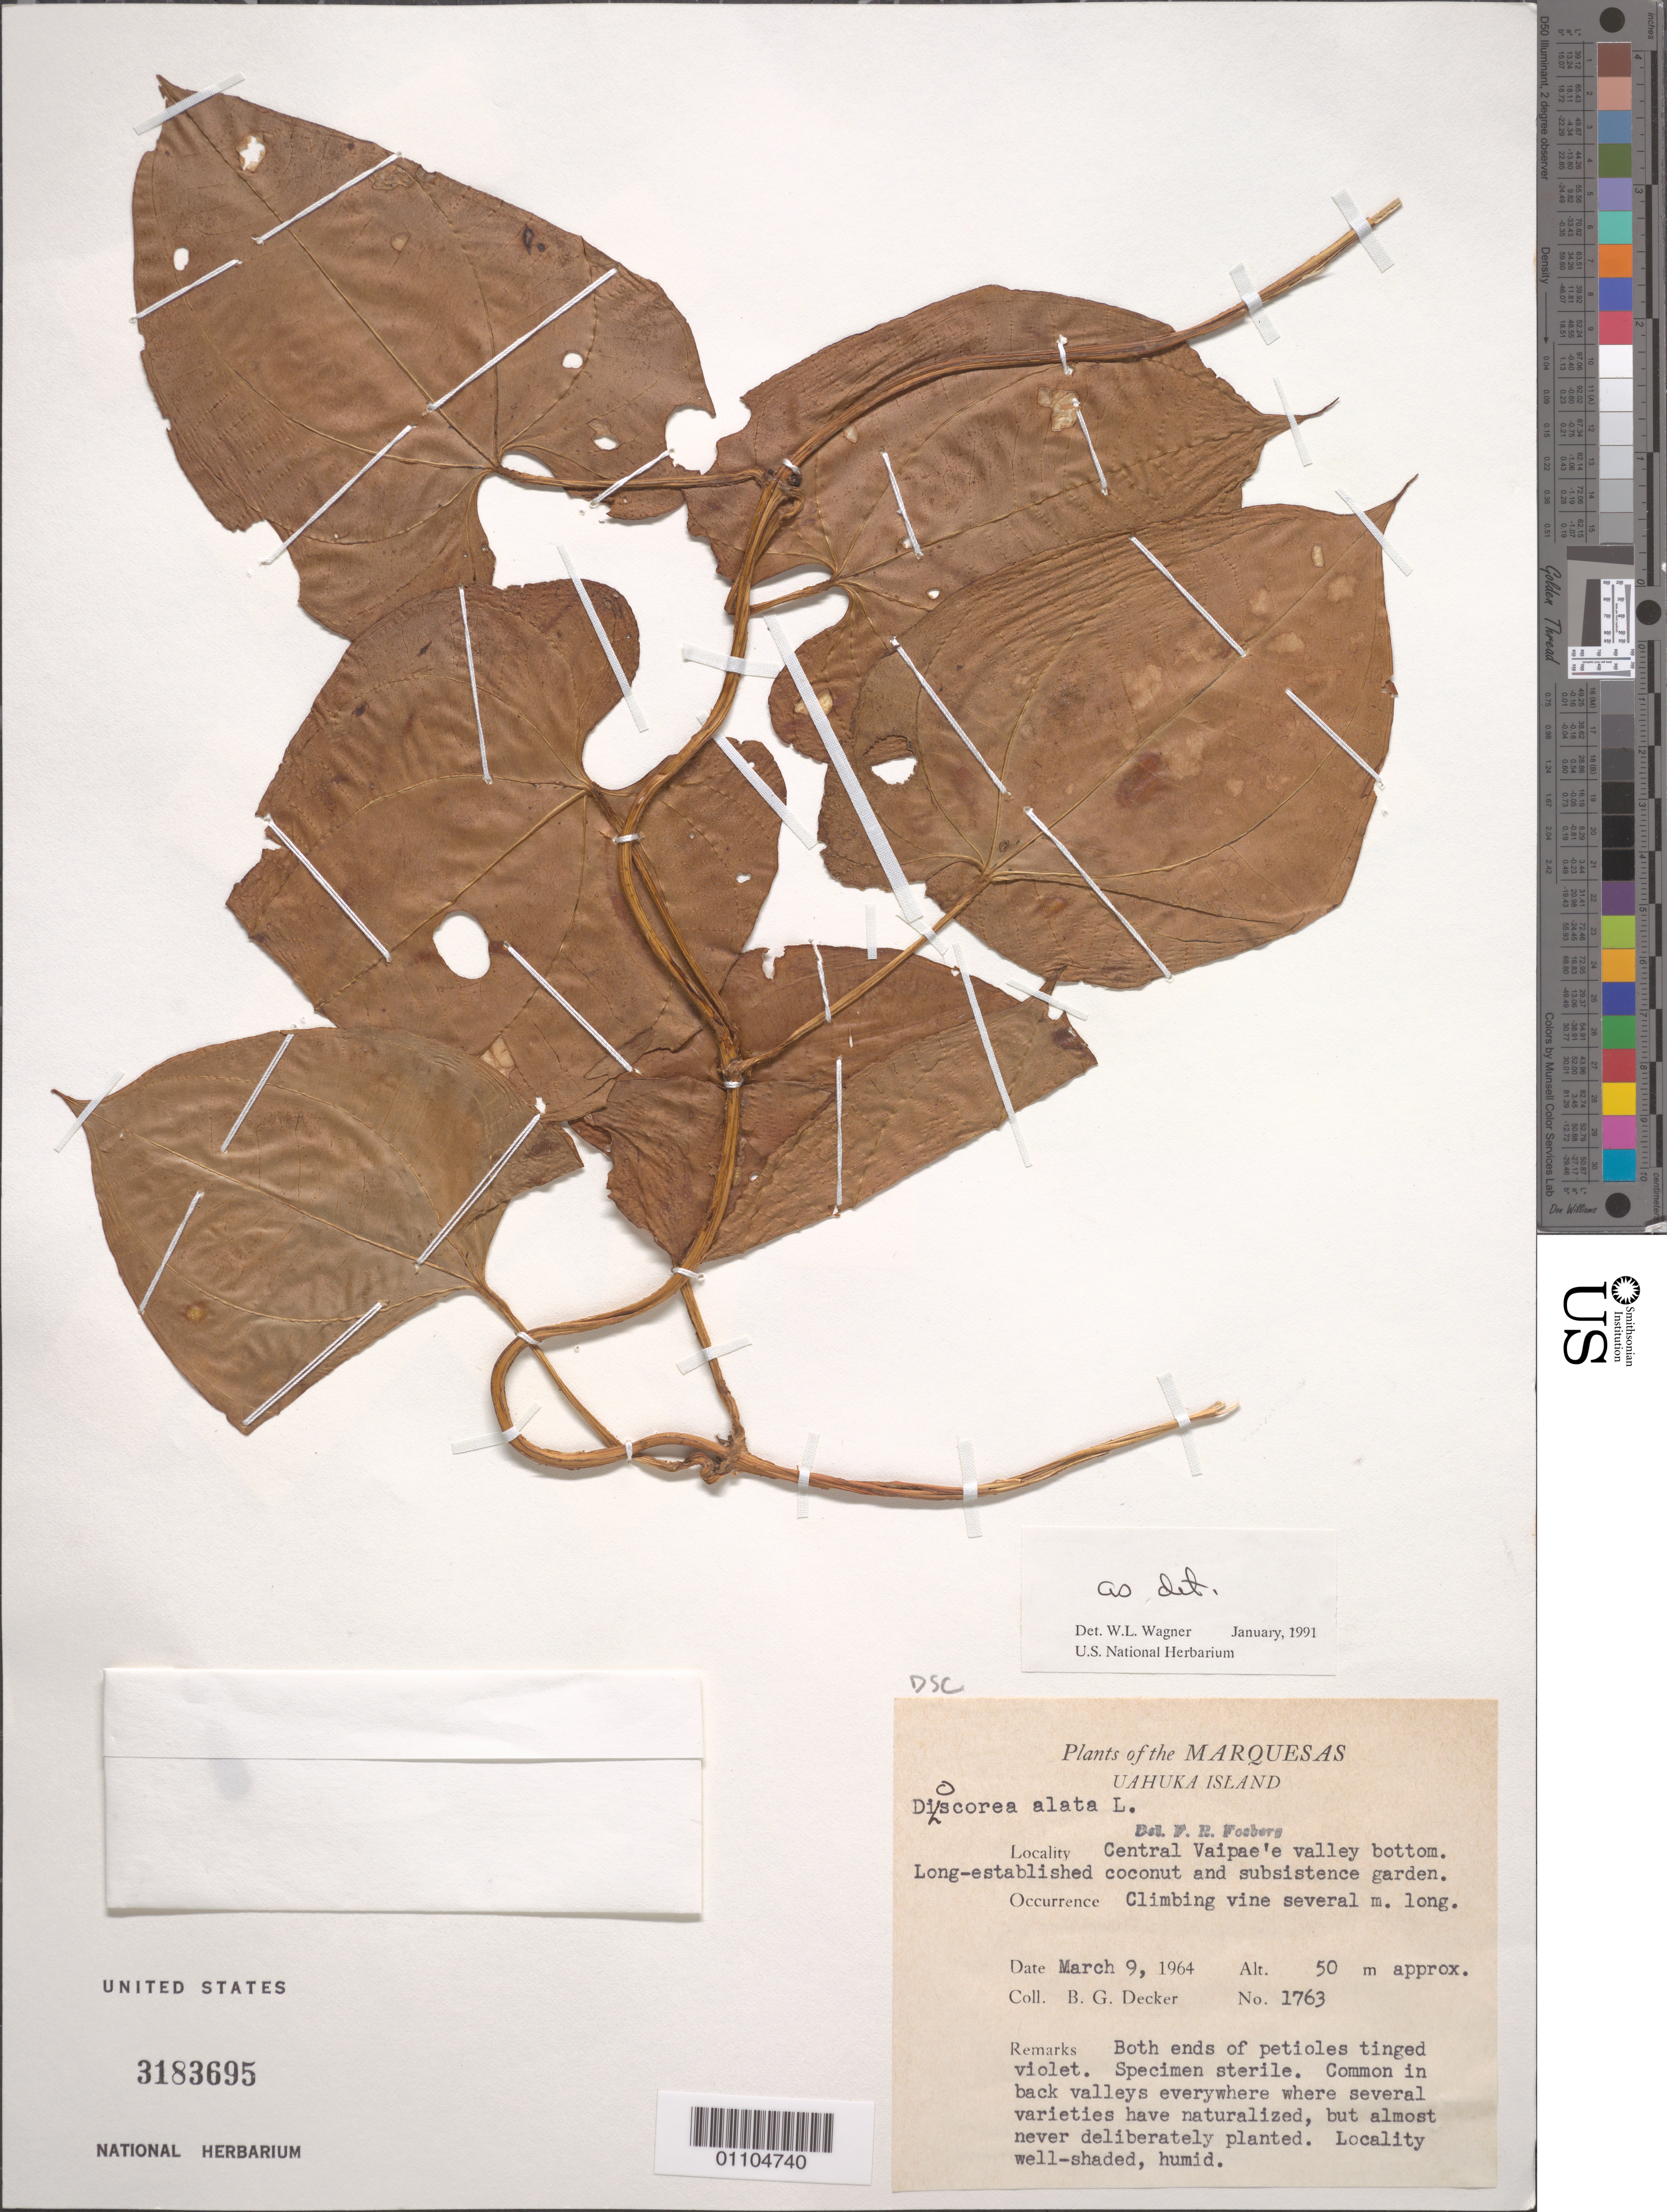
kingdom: Plantae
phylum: Tracheophyta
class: Liliopsida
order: Dioscoreales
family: Dioscoreaceae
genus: Dioscorea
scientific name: Dioscorea alata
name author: L.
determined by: Wagner, W. L., (BOT), Smithsonian Institution - National Museum of Natural History (UNITED STATES)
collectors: B. G. Decker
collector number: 1763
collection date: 1964-03-09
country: French Polynesia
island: Ua Huka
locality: central Vaipae'e Valley bottom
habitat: Long-established coconut and subsistence garden. Locality well-shaded, humid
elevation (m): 50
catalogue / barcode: US 3183695